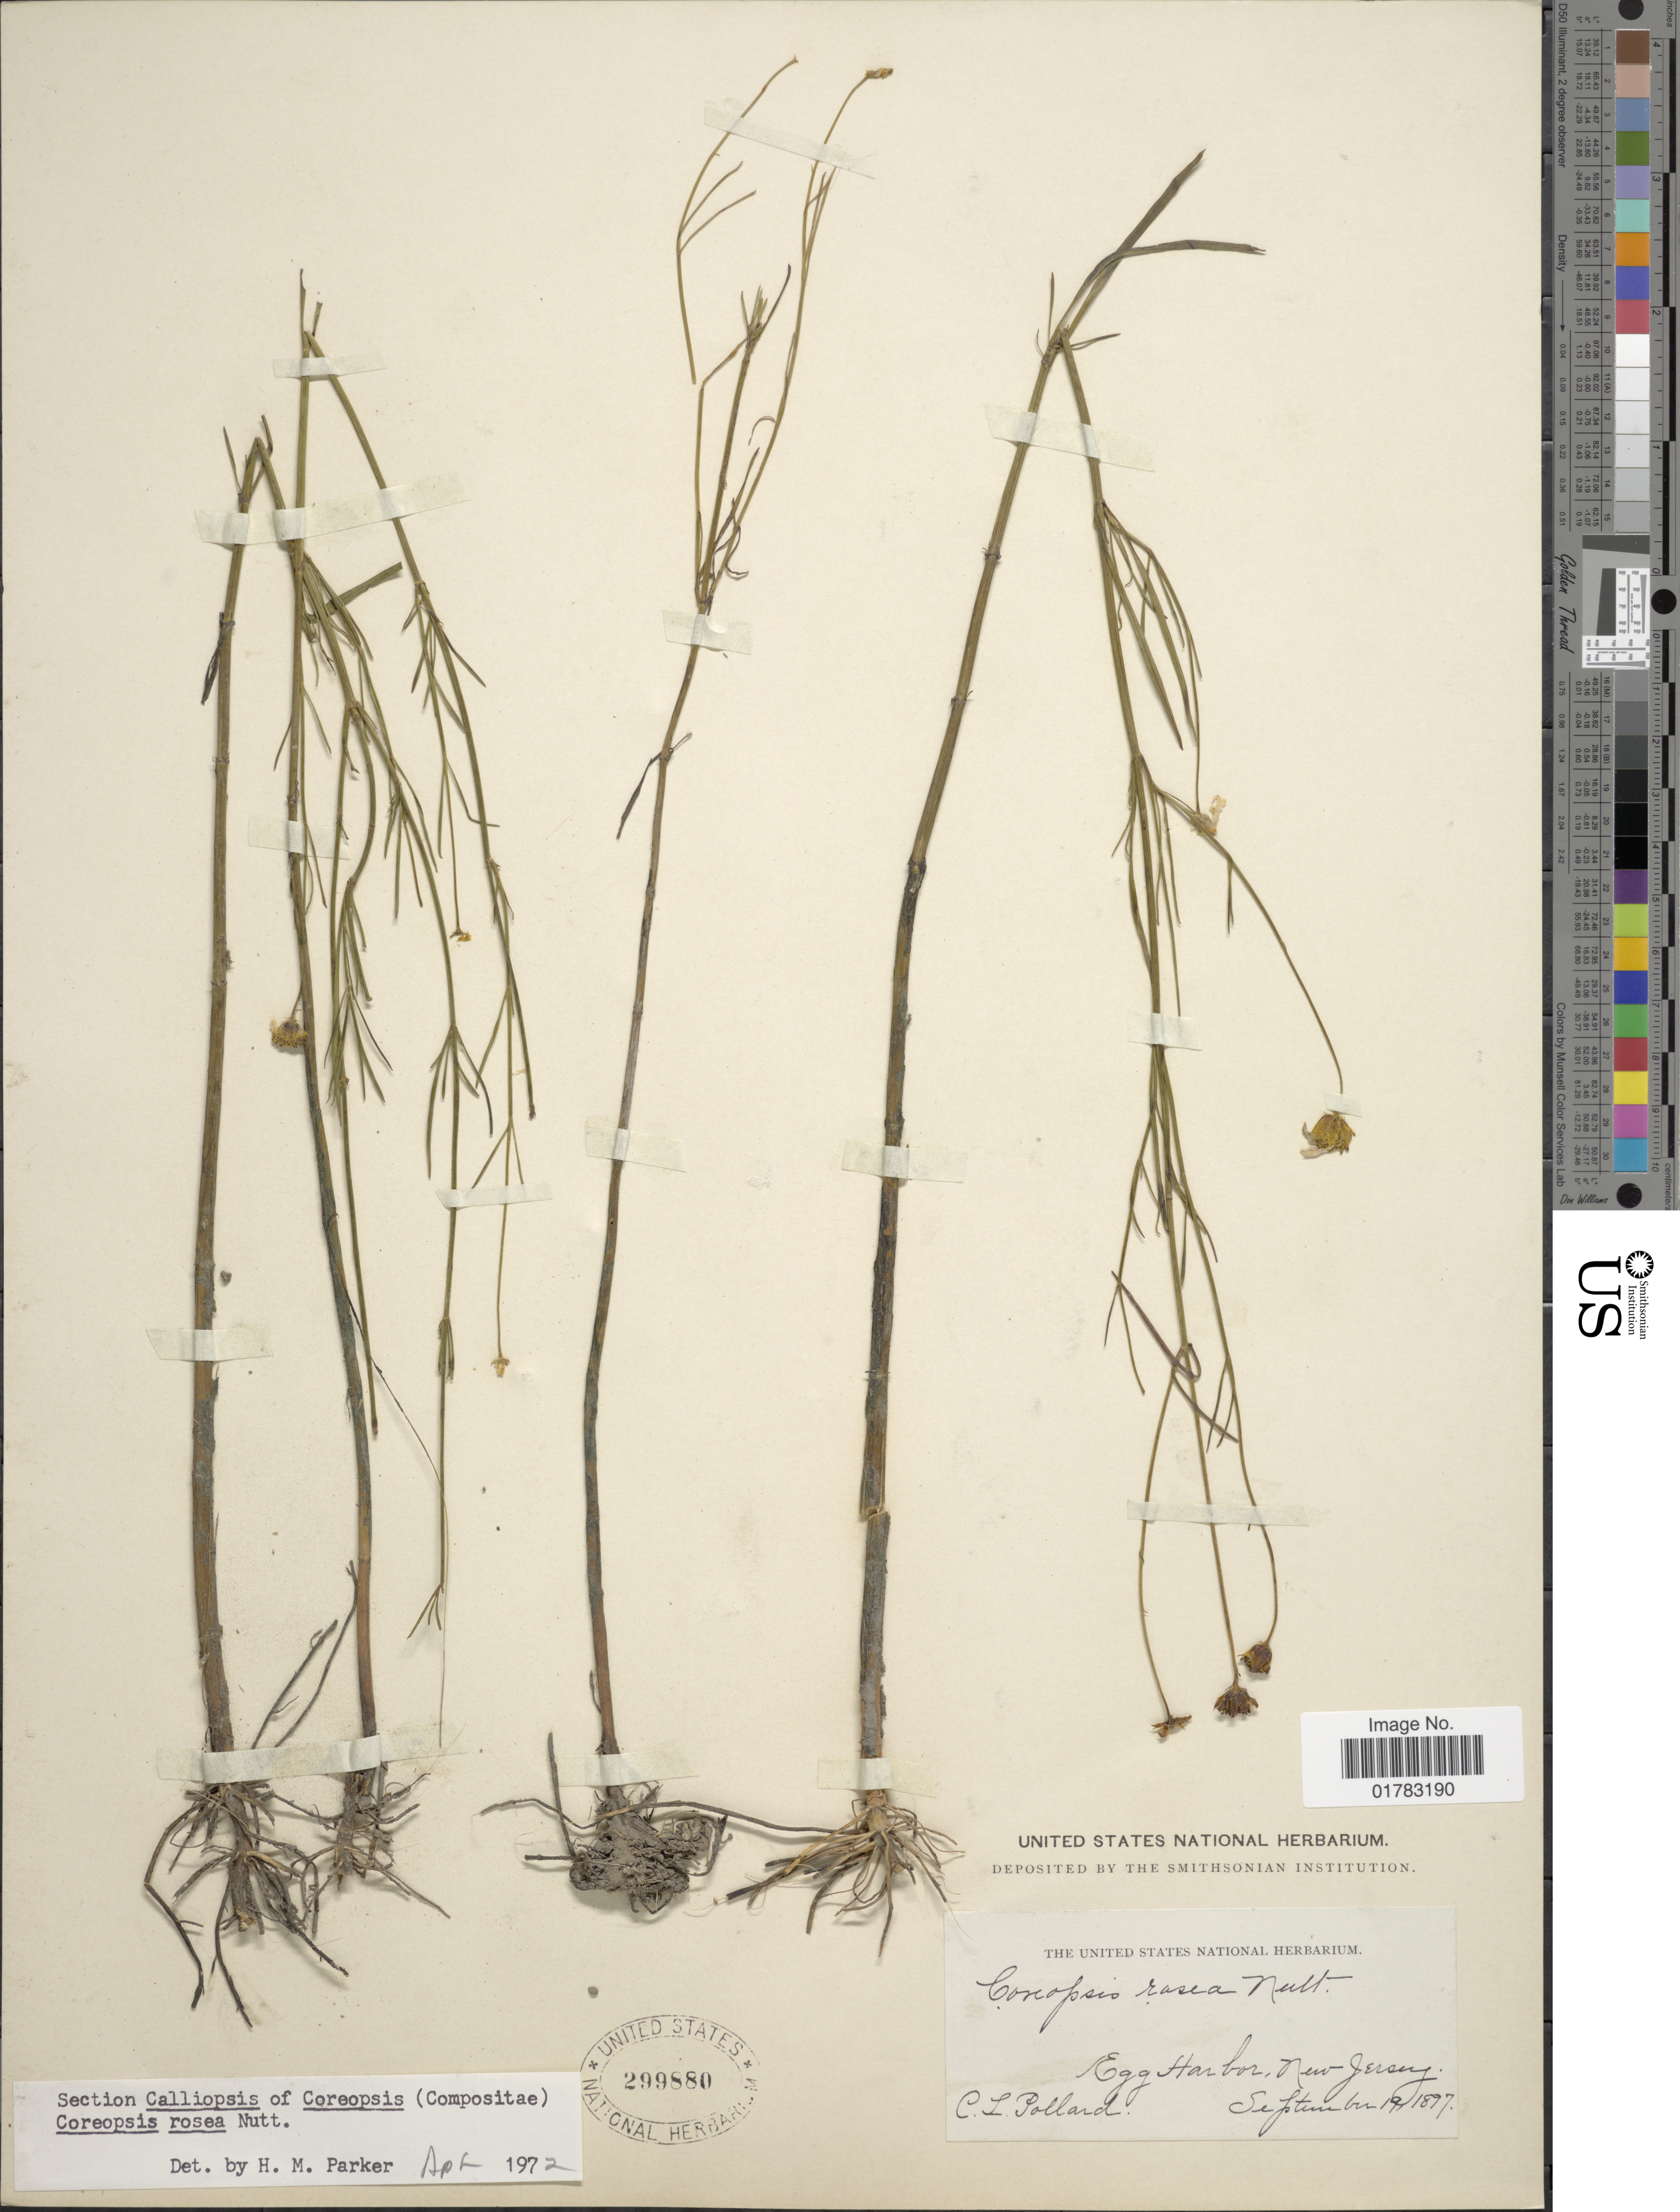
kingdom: Plantae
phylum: Tracheophyta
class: Magnoliopsida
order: Asterales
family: Asteraceae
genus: Coreopsis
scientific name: Coreopsis rosea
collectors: C. L. Pollard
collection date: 1897-09-19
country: United States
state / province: New Jersey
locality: Egg Harbor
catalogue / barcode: US 299880